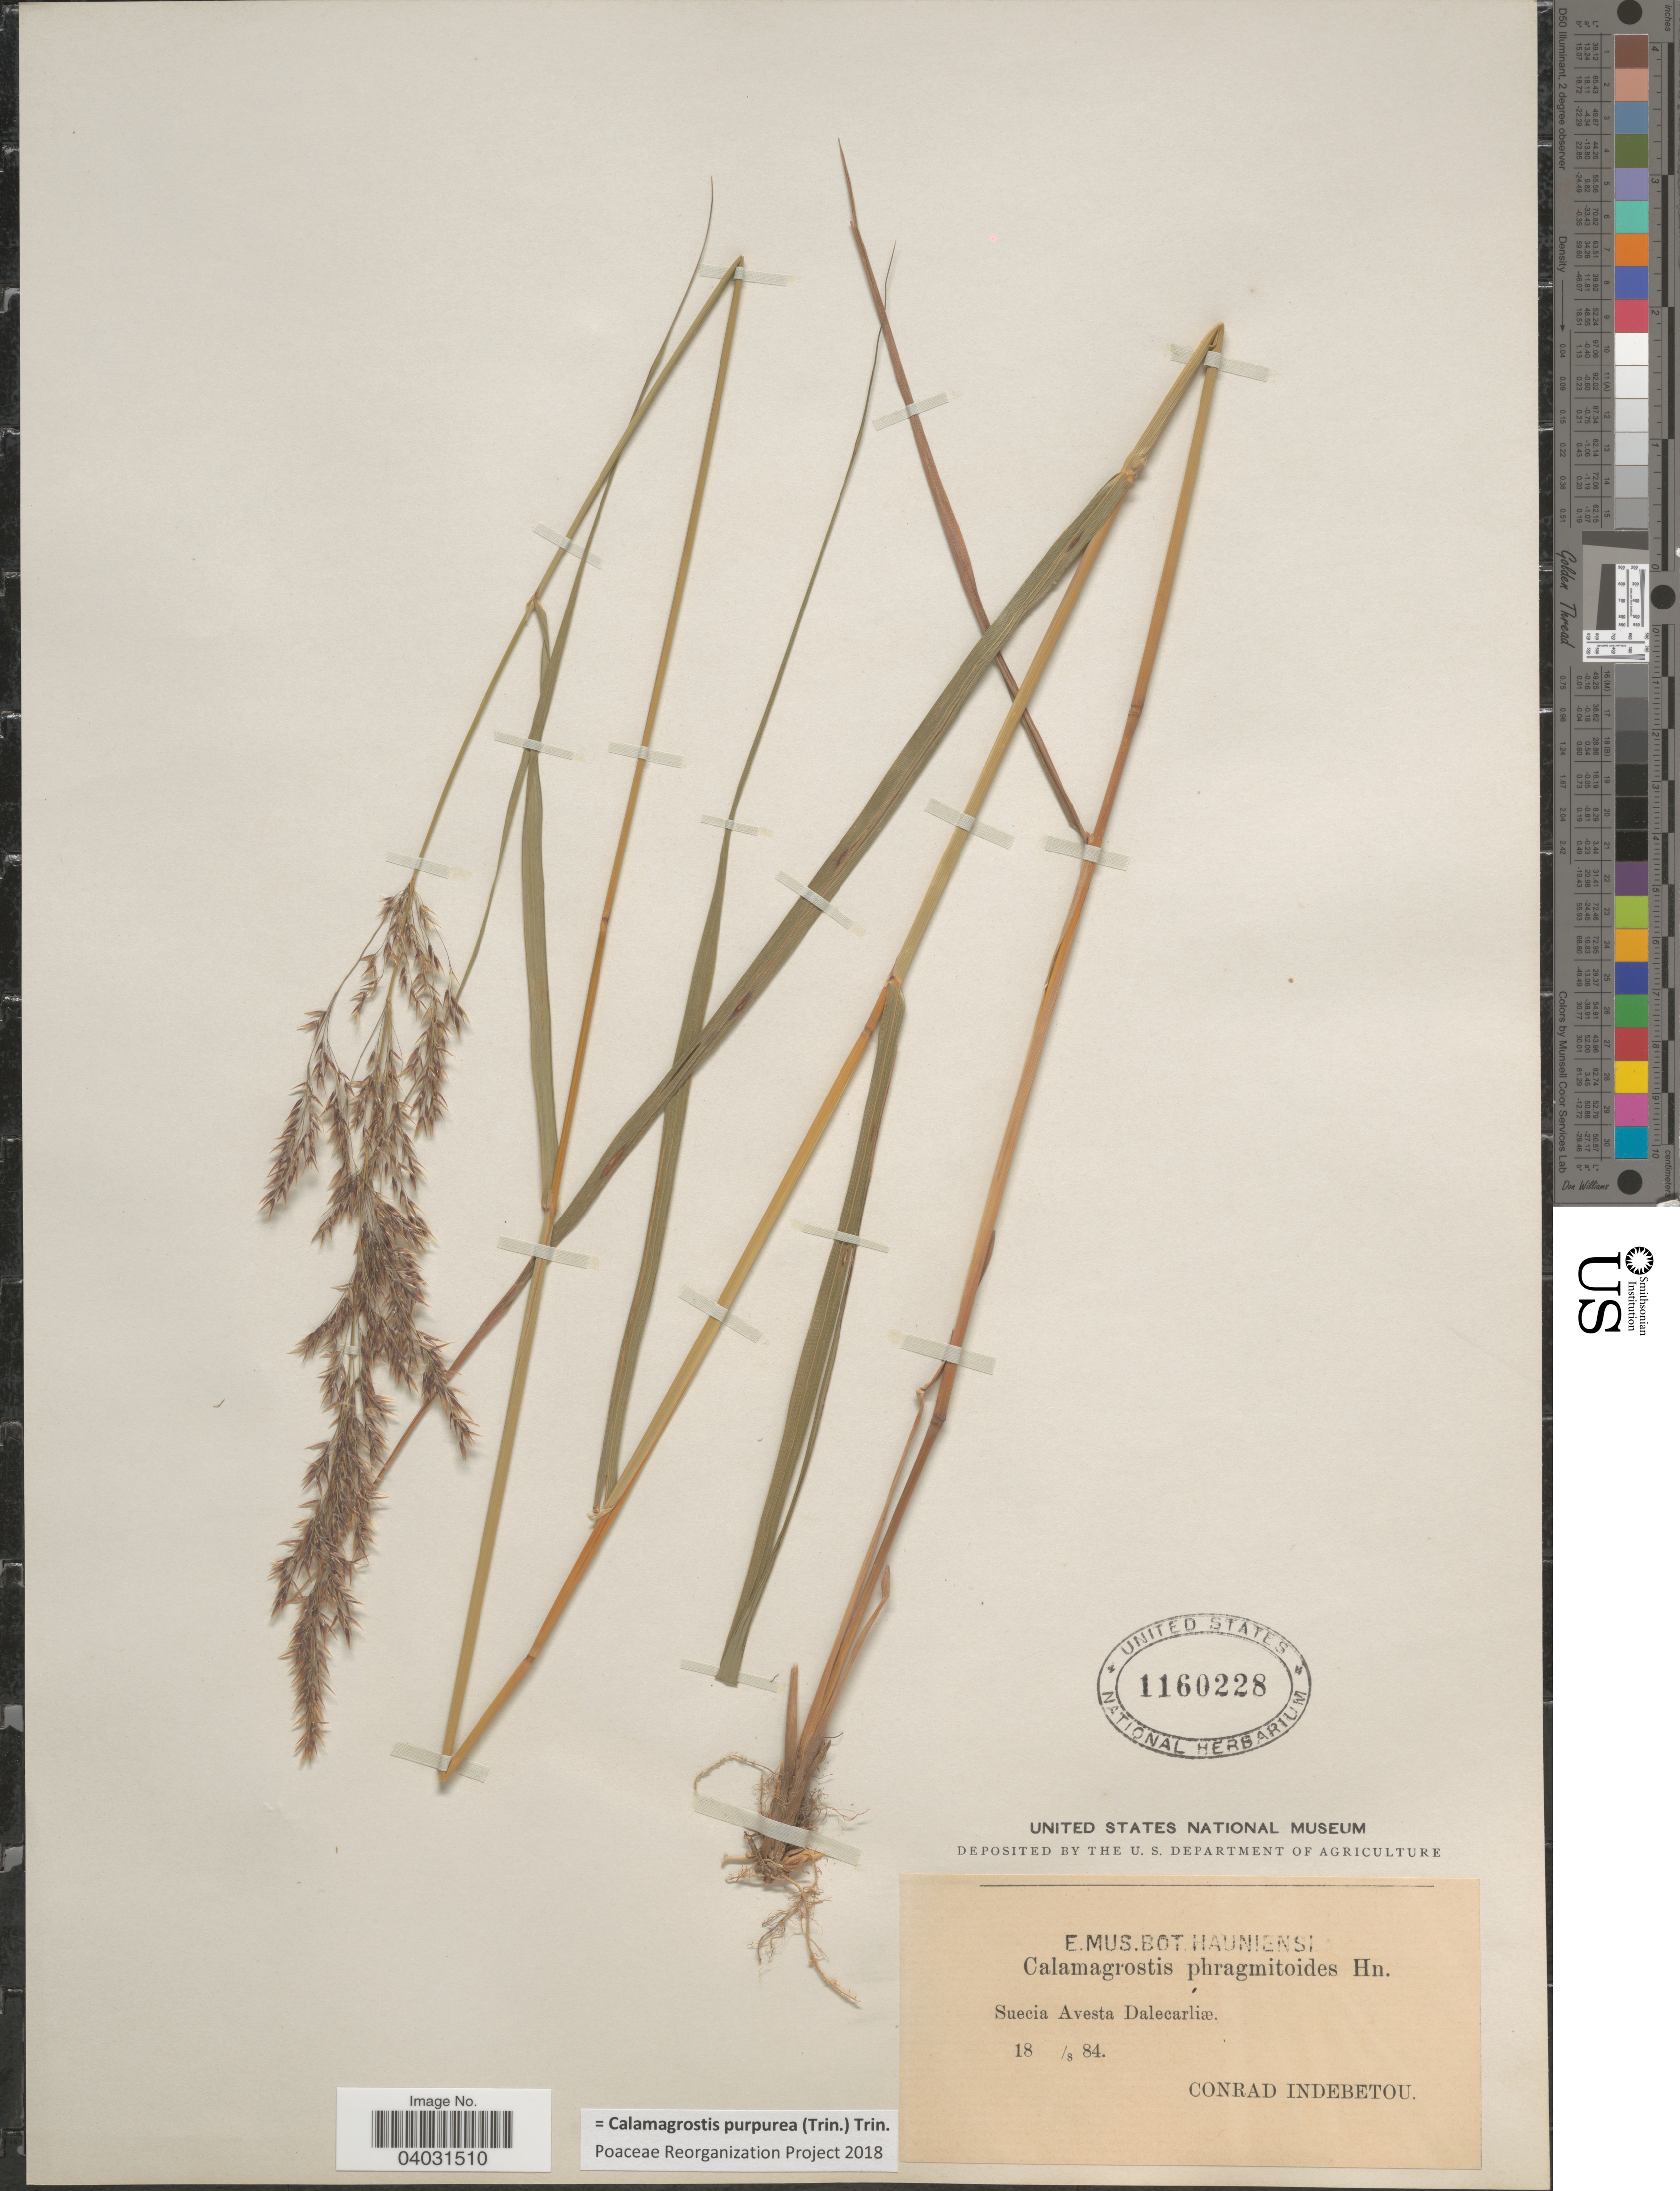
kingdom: Plantae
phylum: Tracheophyta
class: Liliopsida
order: Poales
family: Poaceae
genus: Calamagrostis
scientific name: Calamagrostis purpurea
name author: (Trin.) Trin.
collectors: C. Indebetou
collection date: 1884-08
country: Sweden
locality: Suecia Avesta Dalecarliæ.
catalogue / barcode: US 1160228